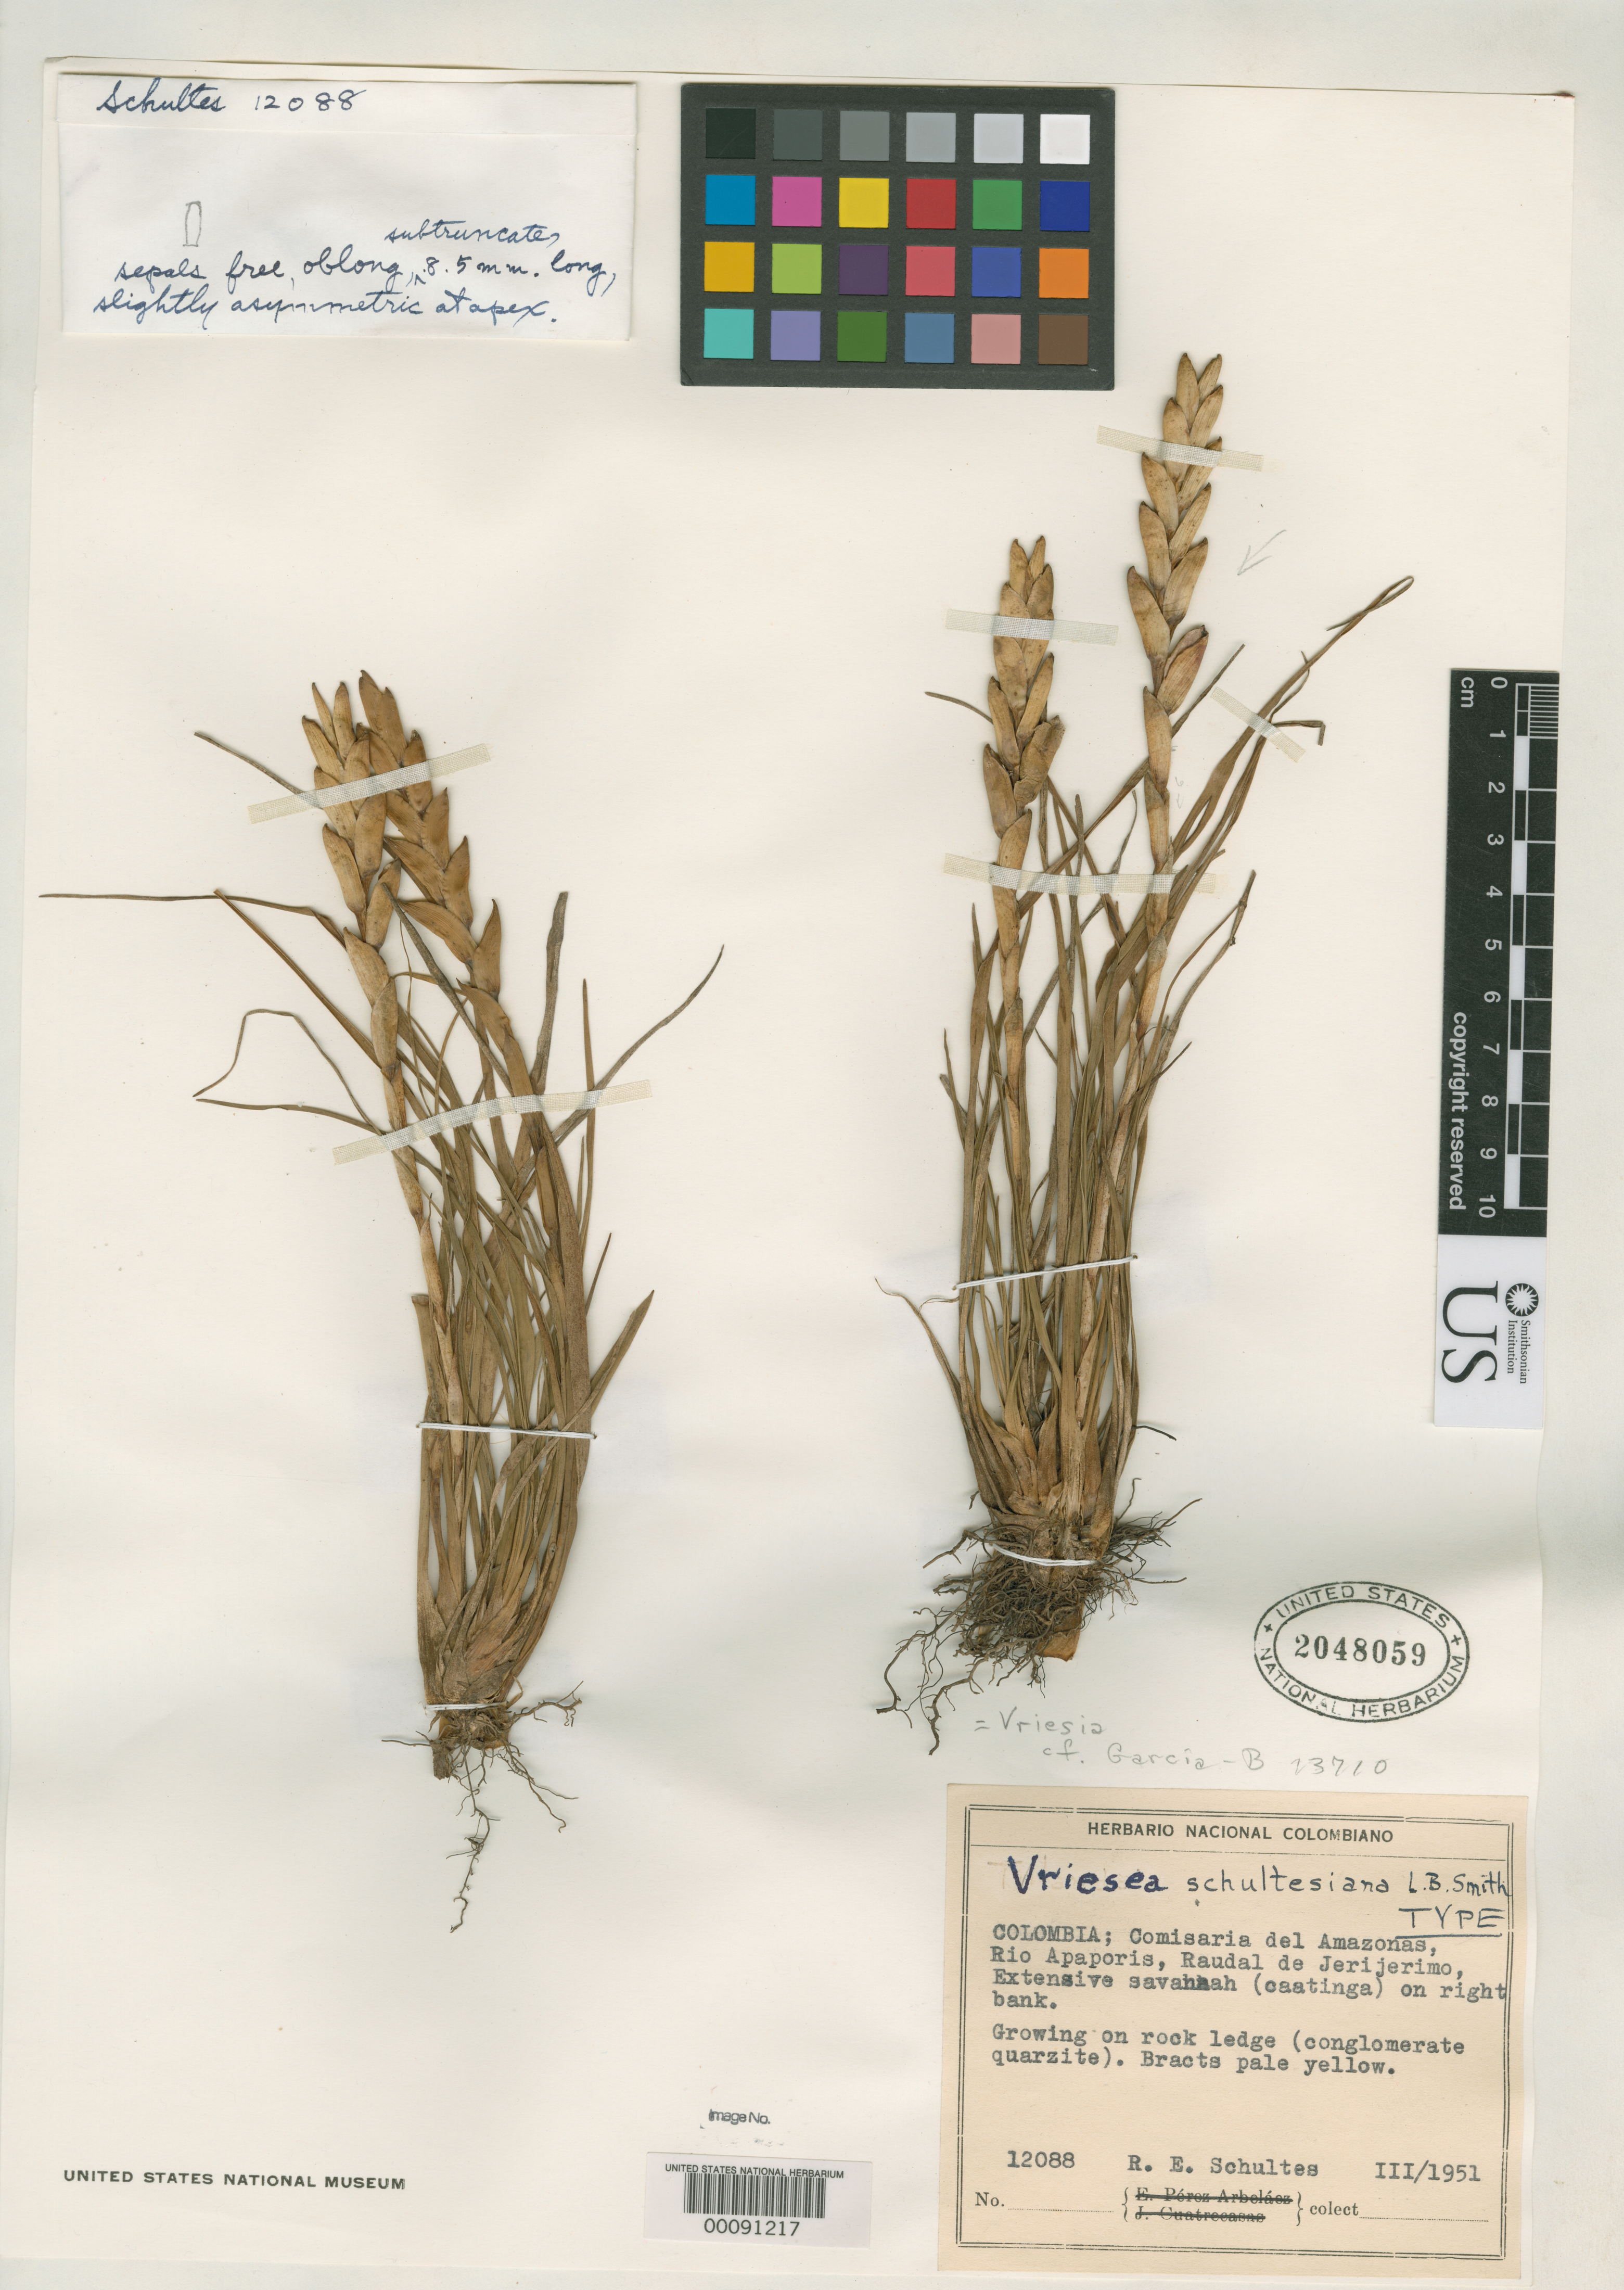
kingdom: Plantae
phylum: Tracheophyta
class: Liliopsida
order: Poales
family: Bromeliaceae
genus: Vriesea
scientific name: Vriesea schultesiana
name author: L.B. Sm. in R.E. Schult.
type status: Holotype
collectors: R. E. Schultes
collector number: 12088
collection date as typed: Mar 1951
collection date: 1951-03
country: Colombia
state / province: Amazônas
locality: Rio Apaporis, Raudal de Jirijirimo.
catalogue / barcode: US 2048059